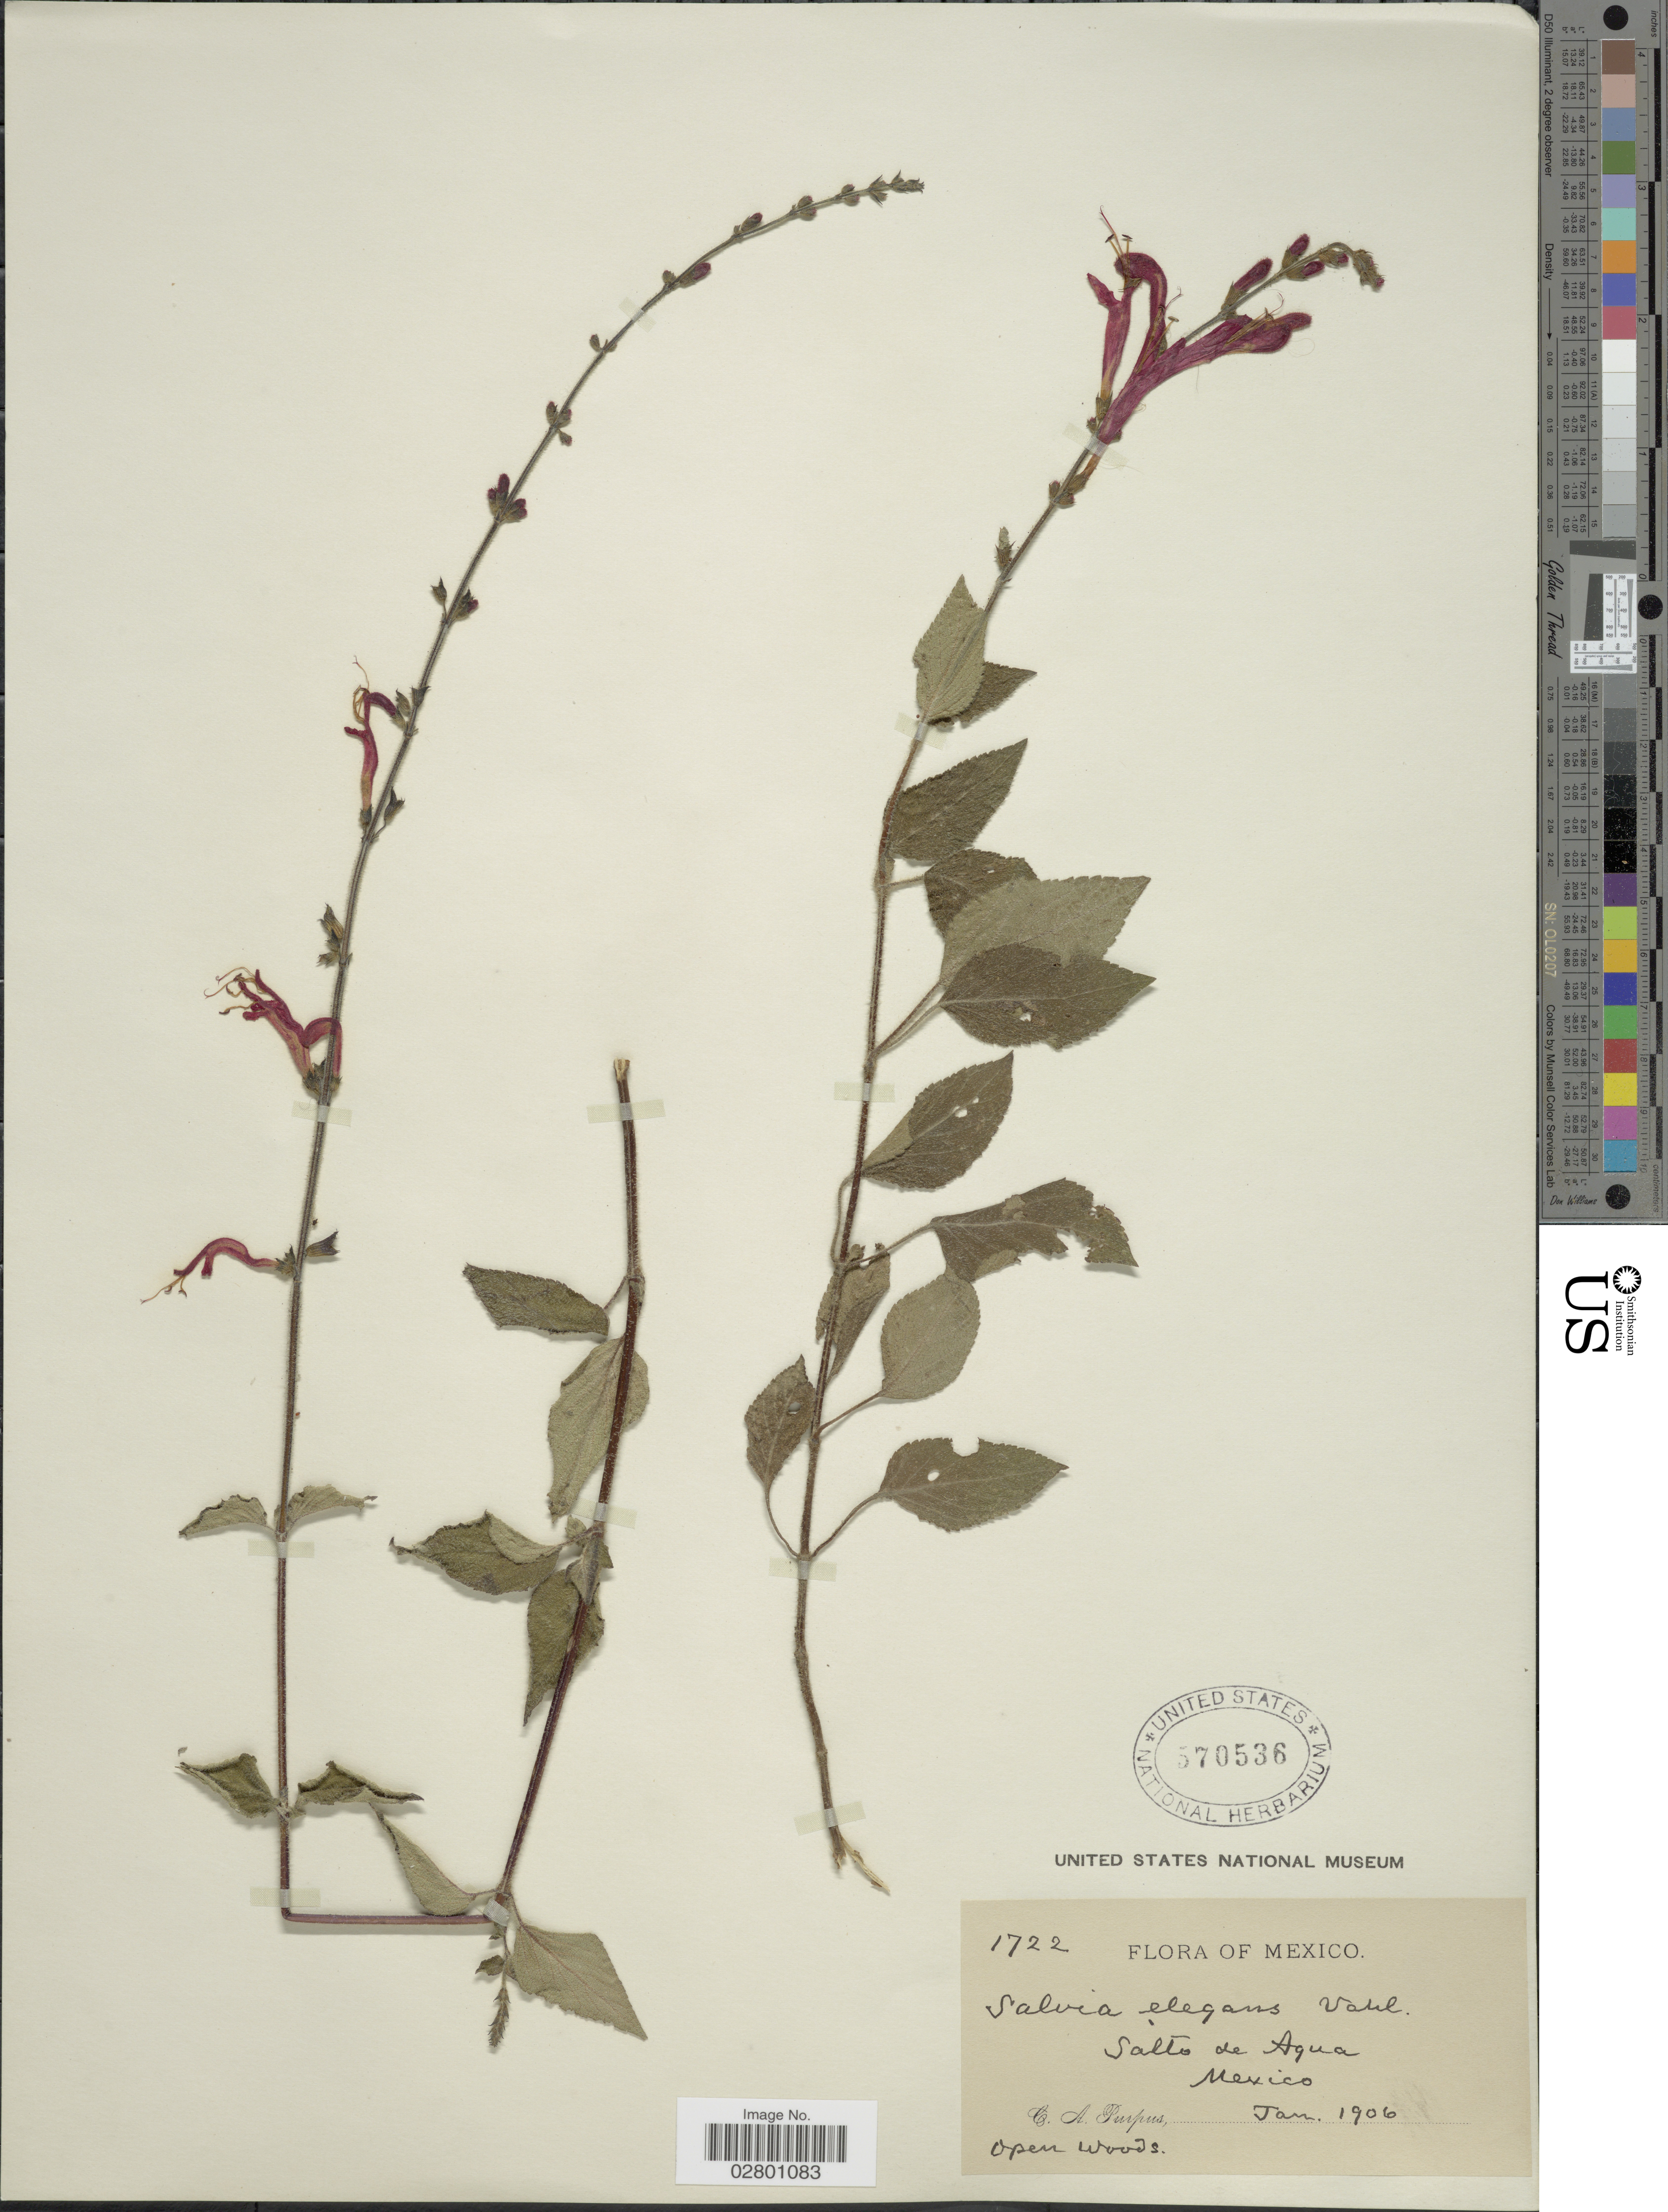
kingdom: Plantae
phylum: Tracheophyta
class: Magnoliopsida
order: Lamiales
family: Lamiaceae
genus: Salvia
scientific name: Salvia elegans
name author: Vahl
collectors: C. A. Purpus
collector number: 1722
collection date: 1906-01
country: Mexico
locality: Salto de Agua.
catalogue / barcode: US 570536